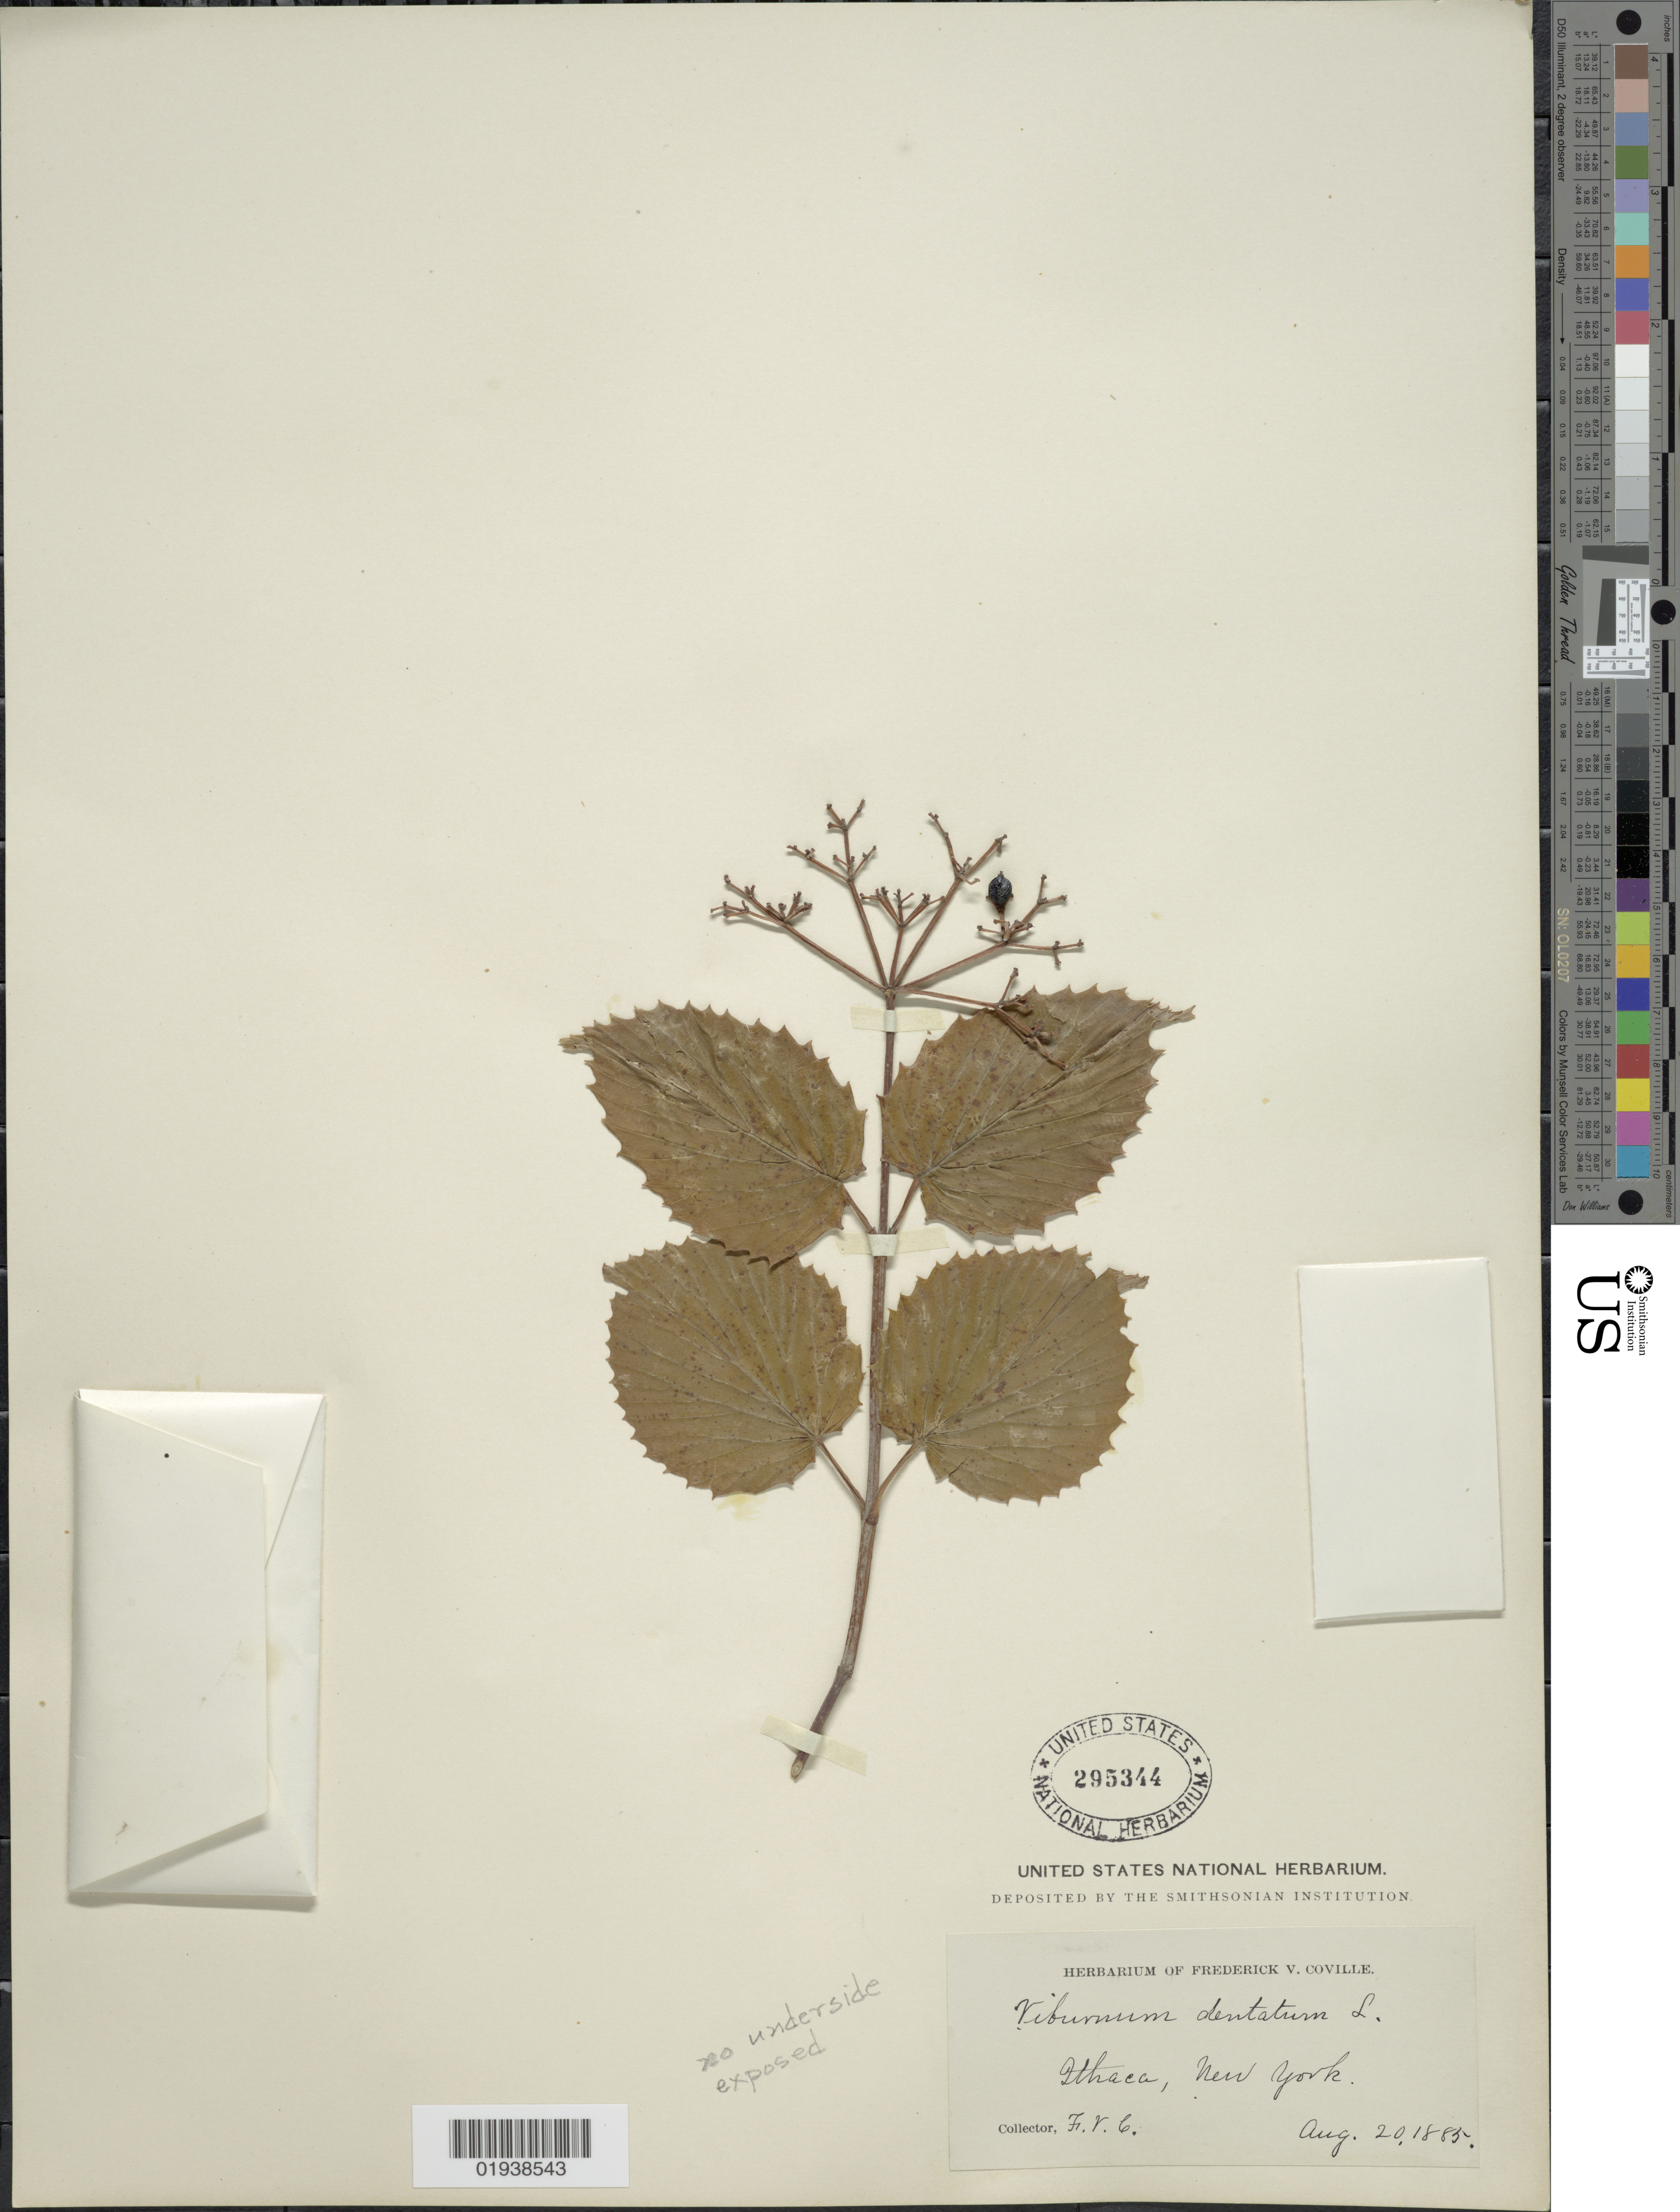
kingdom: Plantae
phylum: Tracheophyta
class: Magnoliopsida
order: Dipsacales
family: Viburnaceae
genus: Viburnum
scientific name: Viburnum dentatum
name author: L.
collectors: F. V. Coville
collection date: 1885-08-20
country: United States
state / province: New York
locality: Ithaca.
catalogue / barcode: US 295344